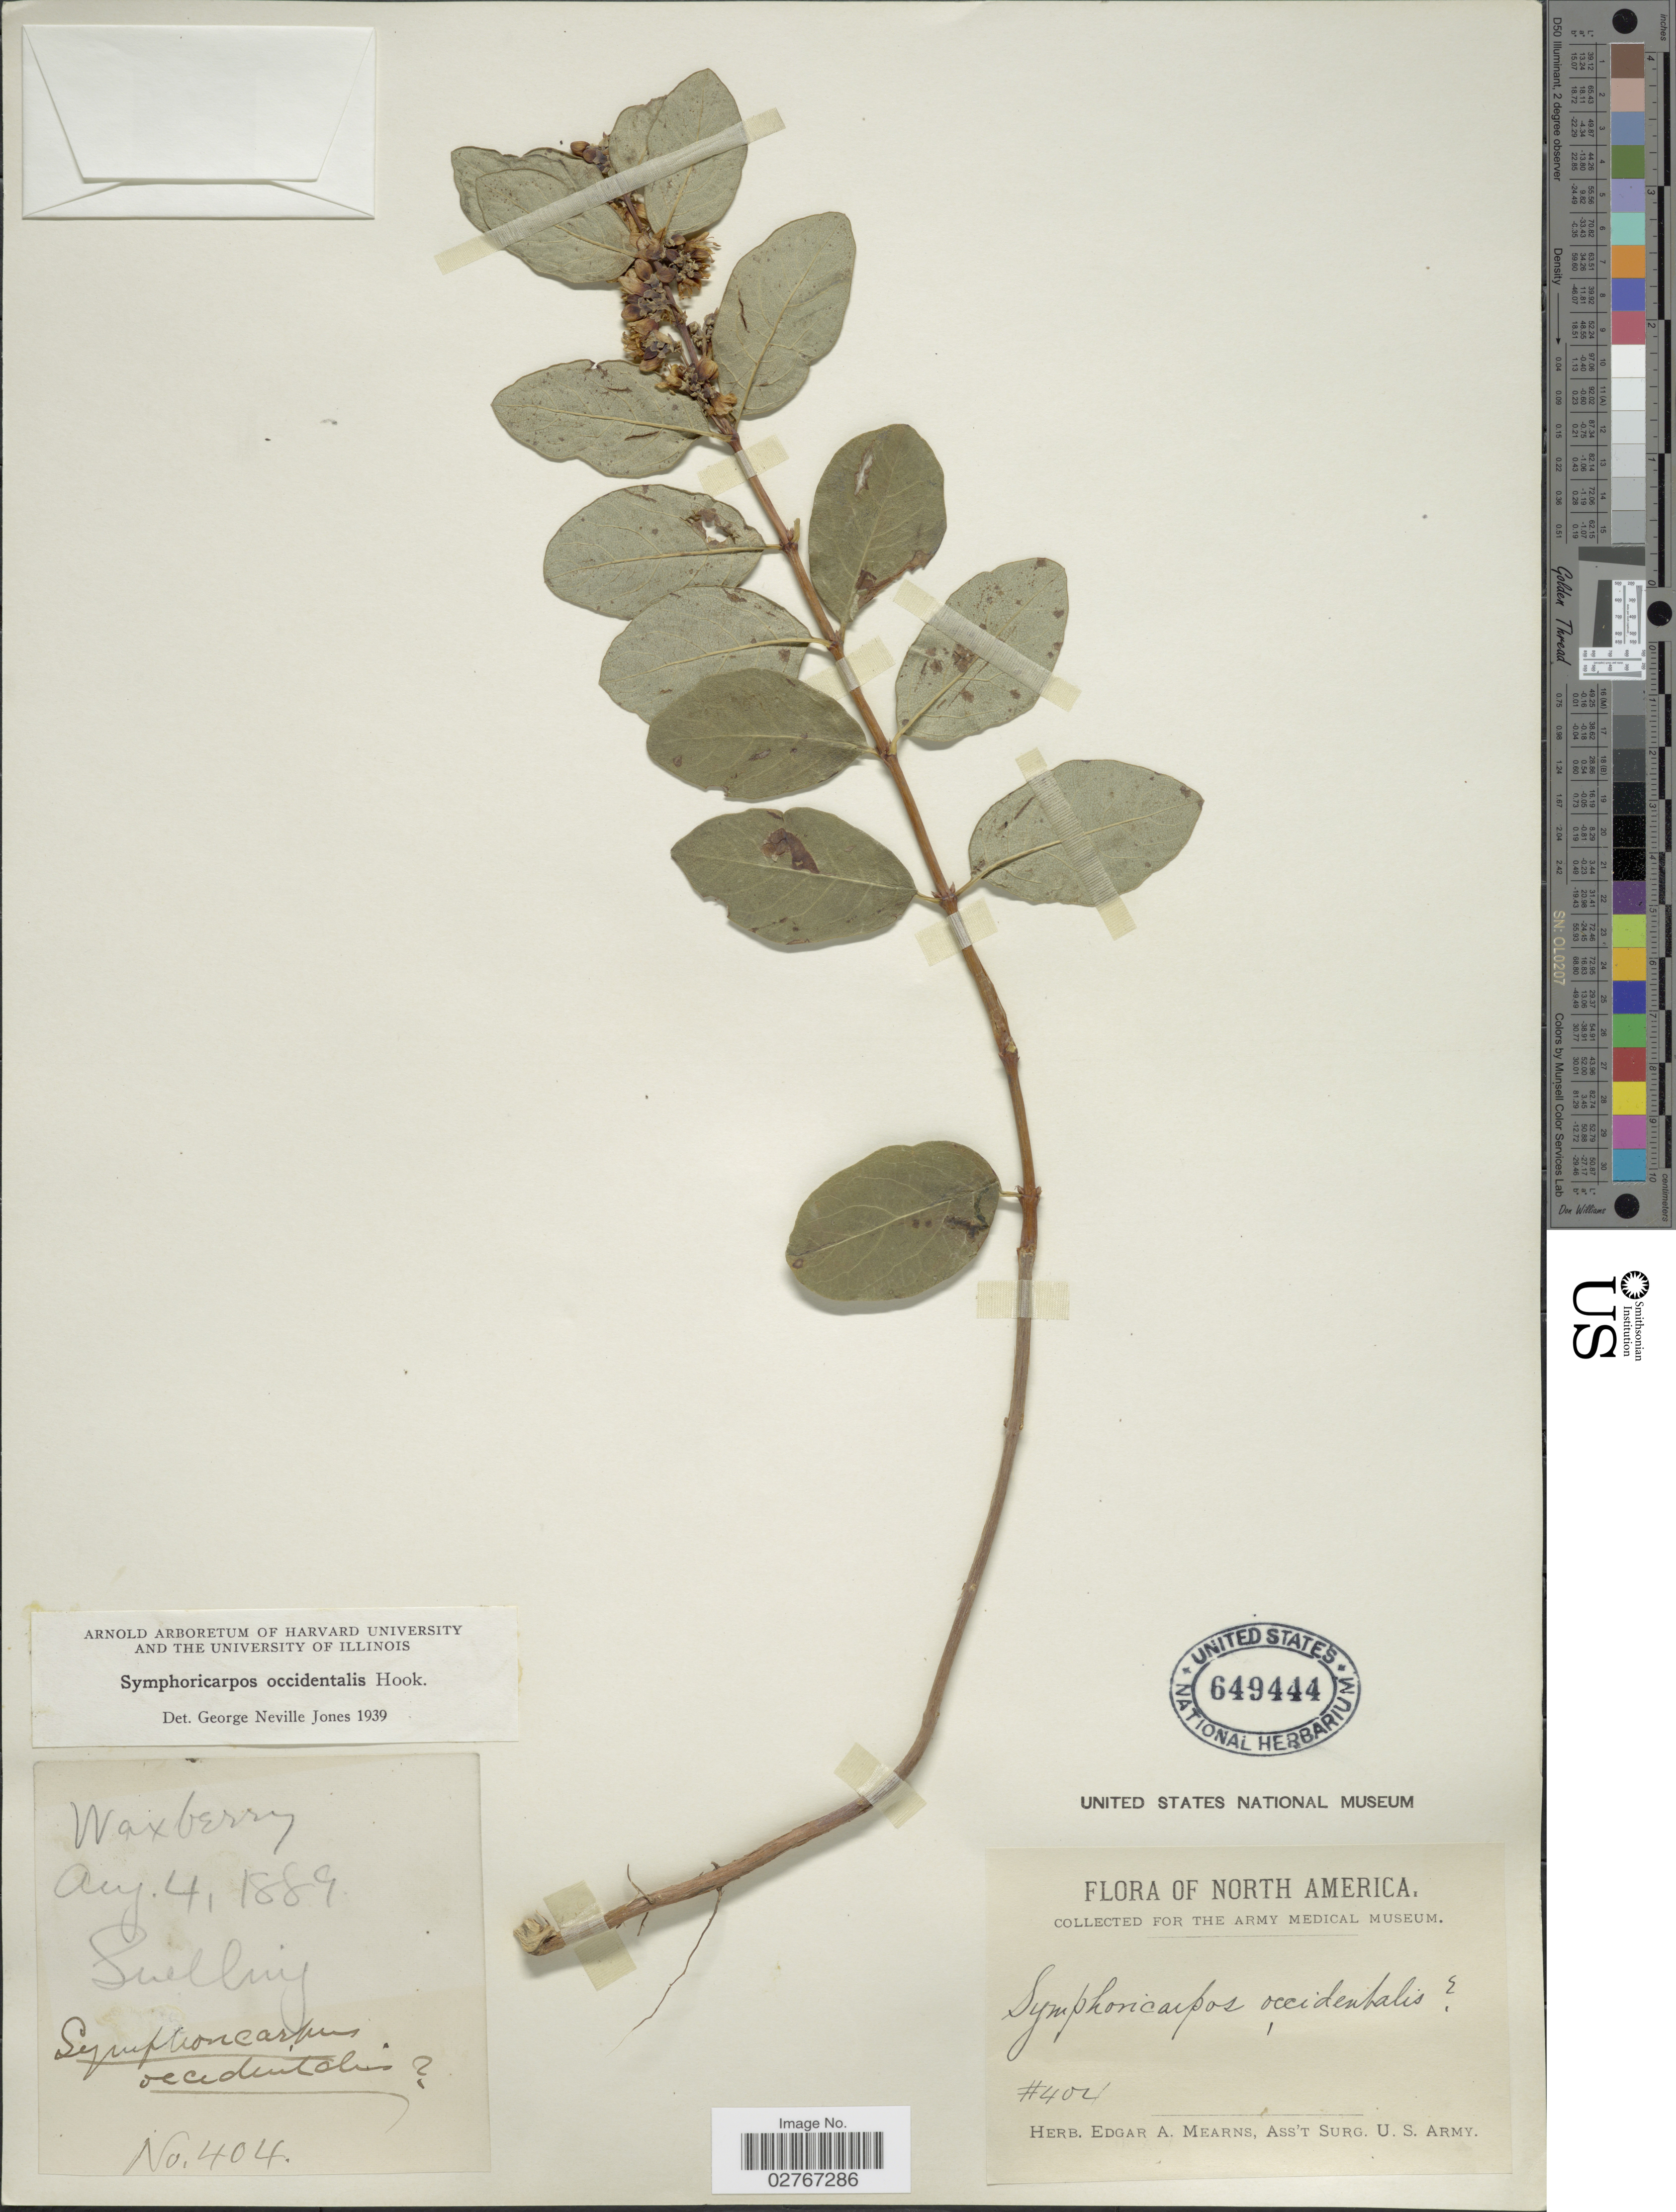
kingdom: Plantae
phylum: Tracheophyta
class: Magnoliopsida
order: Dipsacales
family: Caprifoliaceae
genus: Symphoricarpos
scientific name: Symphoricarpos occidentalis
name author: (R. Br.) Hook.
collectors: E. A. Mearns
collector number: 404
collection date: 1889-08-04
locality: North America. Snelling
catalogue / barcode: US 649444